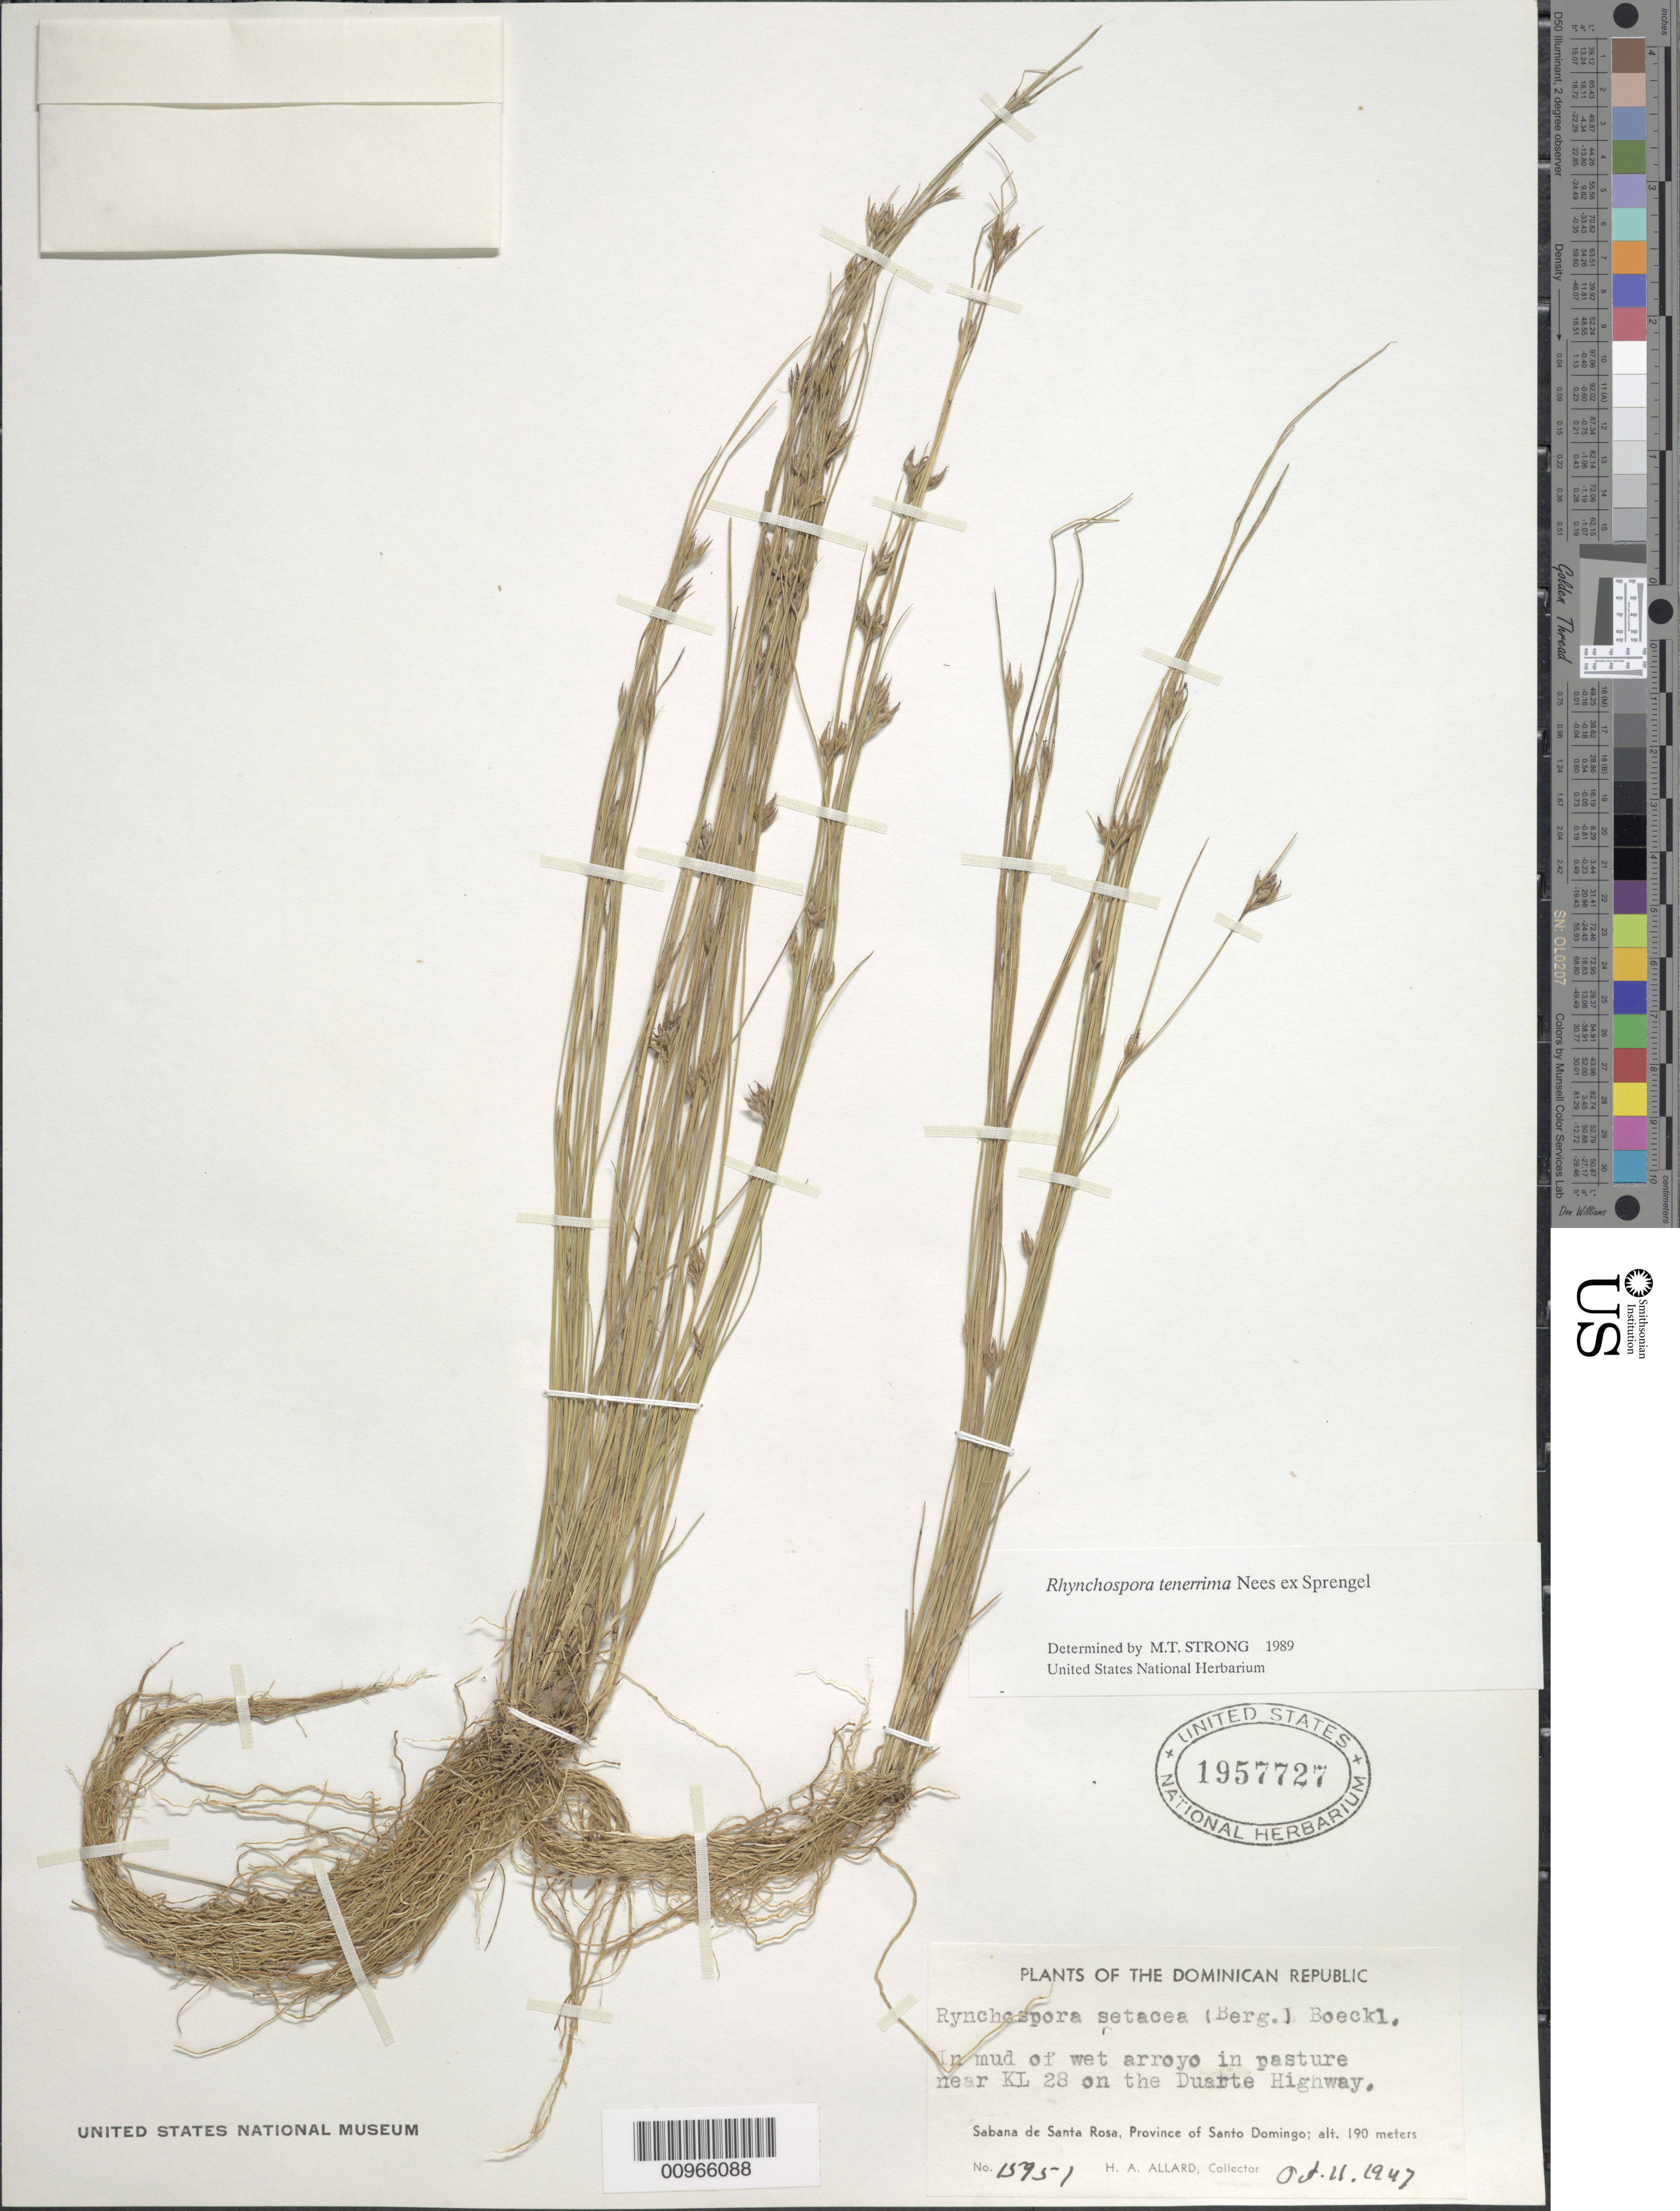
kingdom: Plantae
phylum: Tracheophyta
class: Liliopsida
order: Poales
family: Cyperaceae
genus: Rhynchospora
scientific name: Rhynchospora tenerrima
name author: Nees ex Spreng.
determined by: Strong, M. T., (US), Smithsonian Institution - National Museum of Natural History (UNITED STATES)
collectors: H. A. Allard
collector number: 15951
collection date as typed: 11 Oct 1947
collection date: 1947-10-11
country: Dominican Republic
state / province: Santo Domingo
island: Hispaniola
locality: Sabana de Santa Rosa, arroyo in pasture near Kl. 28 on the Duarte Highway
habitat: In mud of wet arroyo in pasture near highway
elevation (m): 190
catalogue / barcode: US 1957727